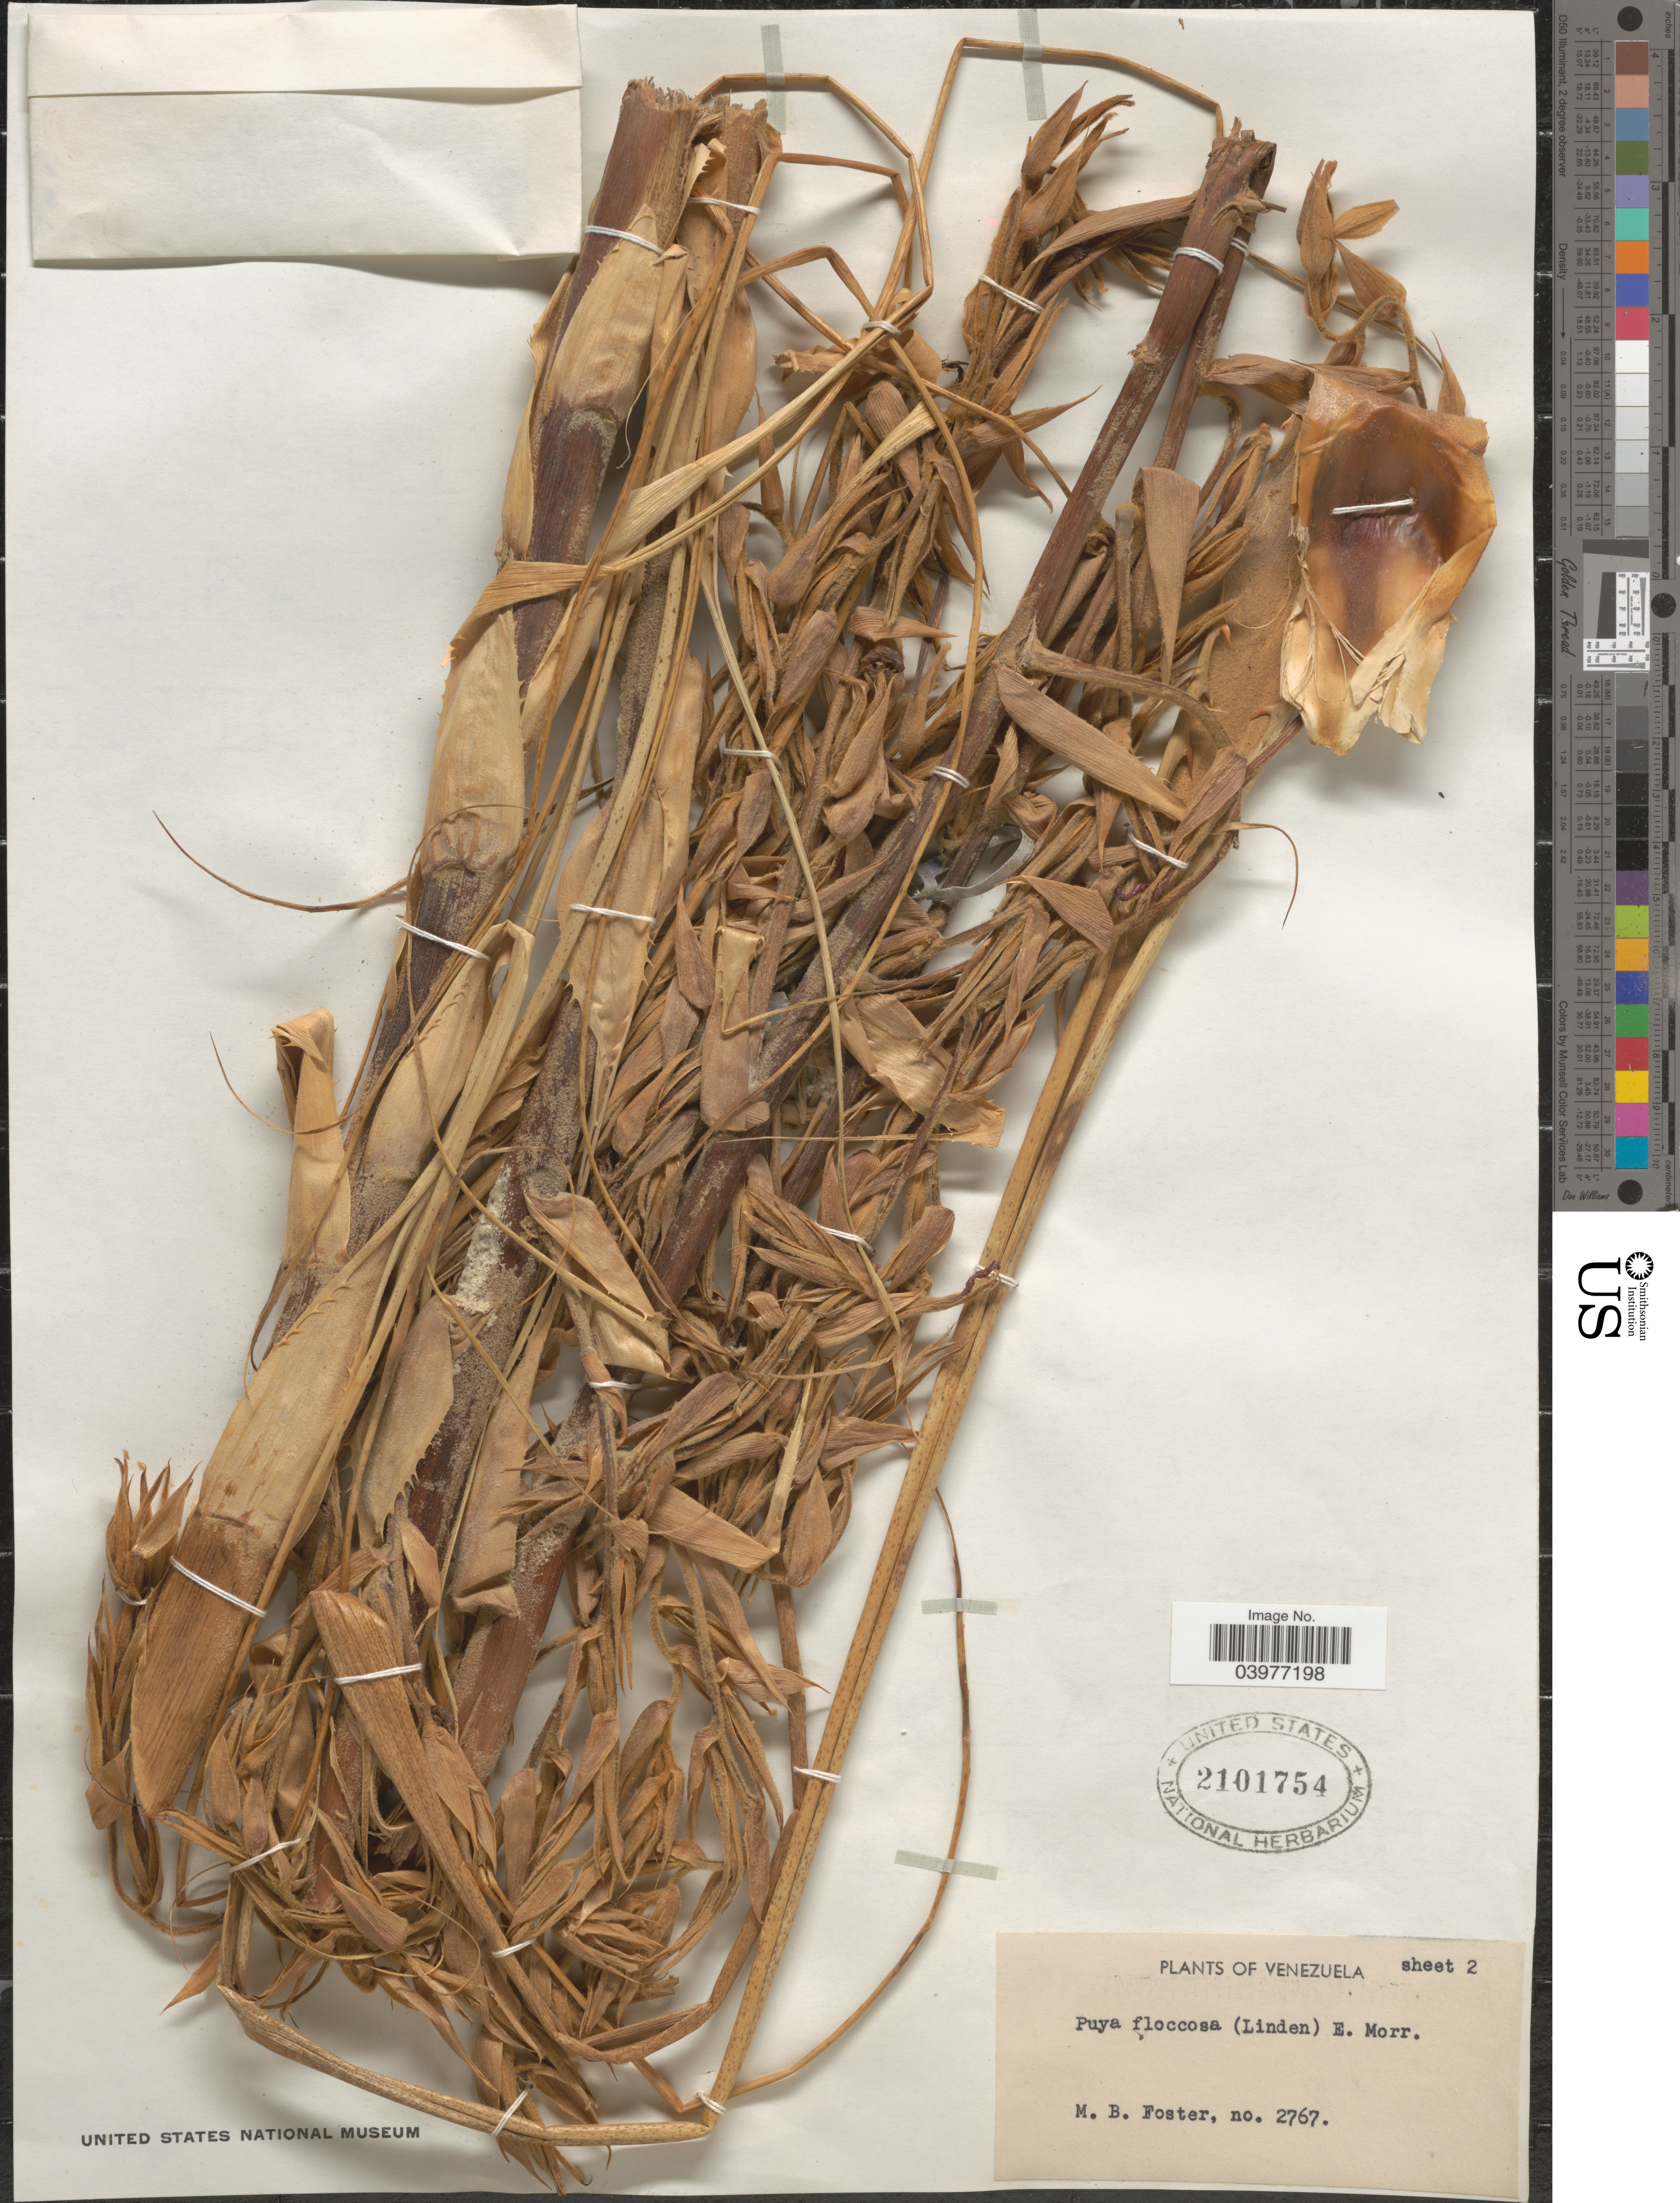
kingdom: Plantae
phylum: Tracheophyta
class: Liliopsida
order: Poales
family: Bromeliaceae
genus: Puya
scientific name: Puya floccosa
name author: (Linden) É. Morren ex Mez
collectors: M. B. Foster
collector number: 2767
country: Venezuela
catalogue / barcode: US 2101754